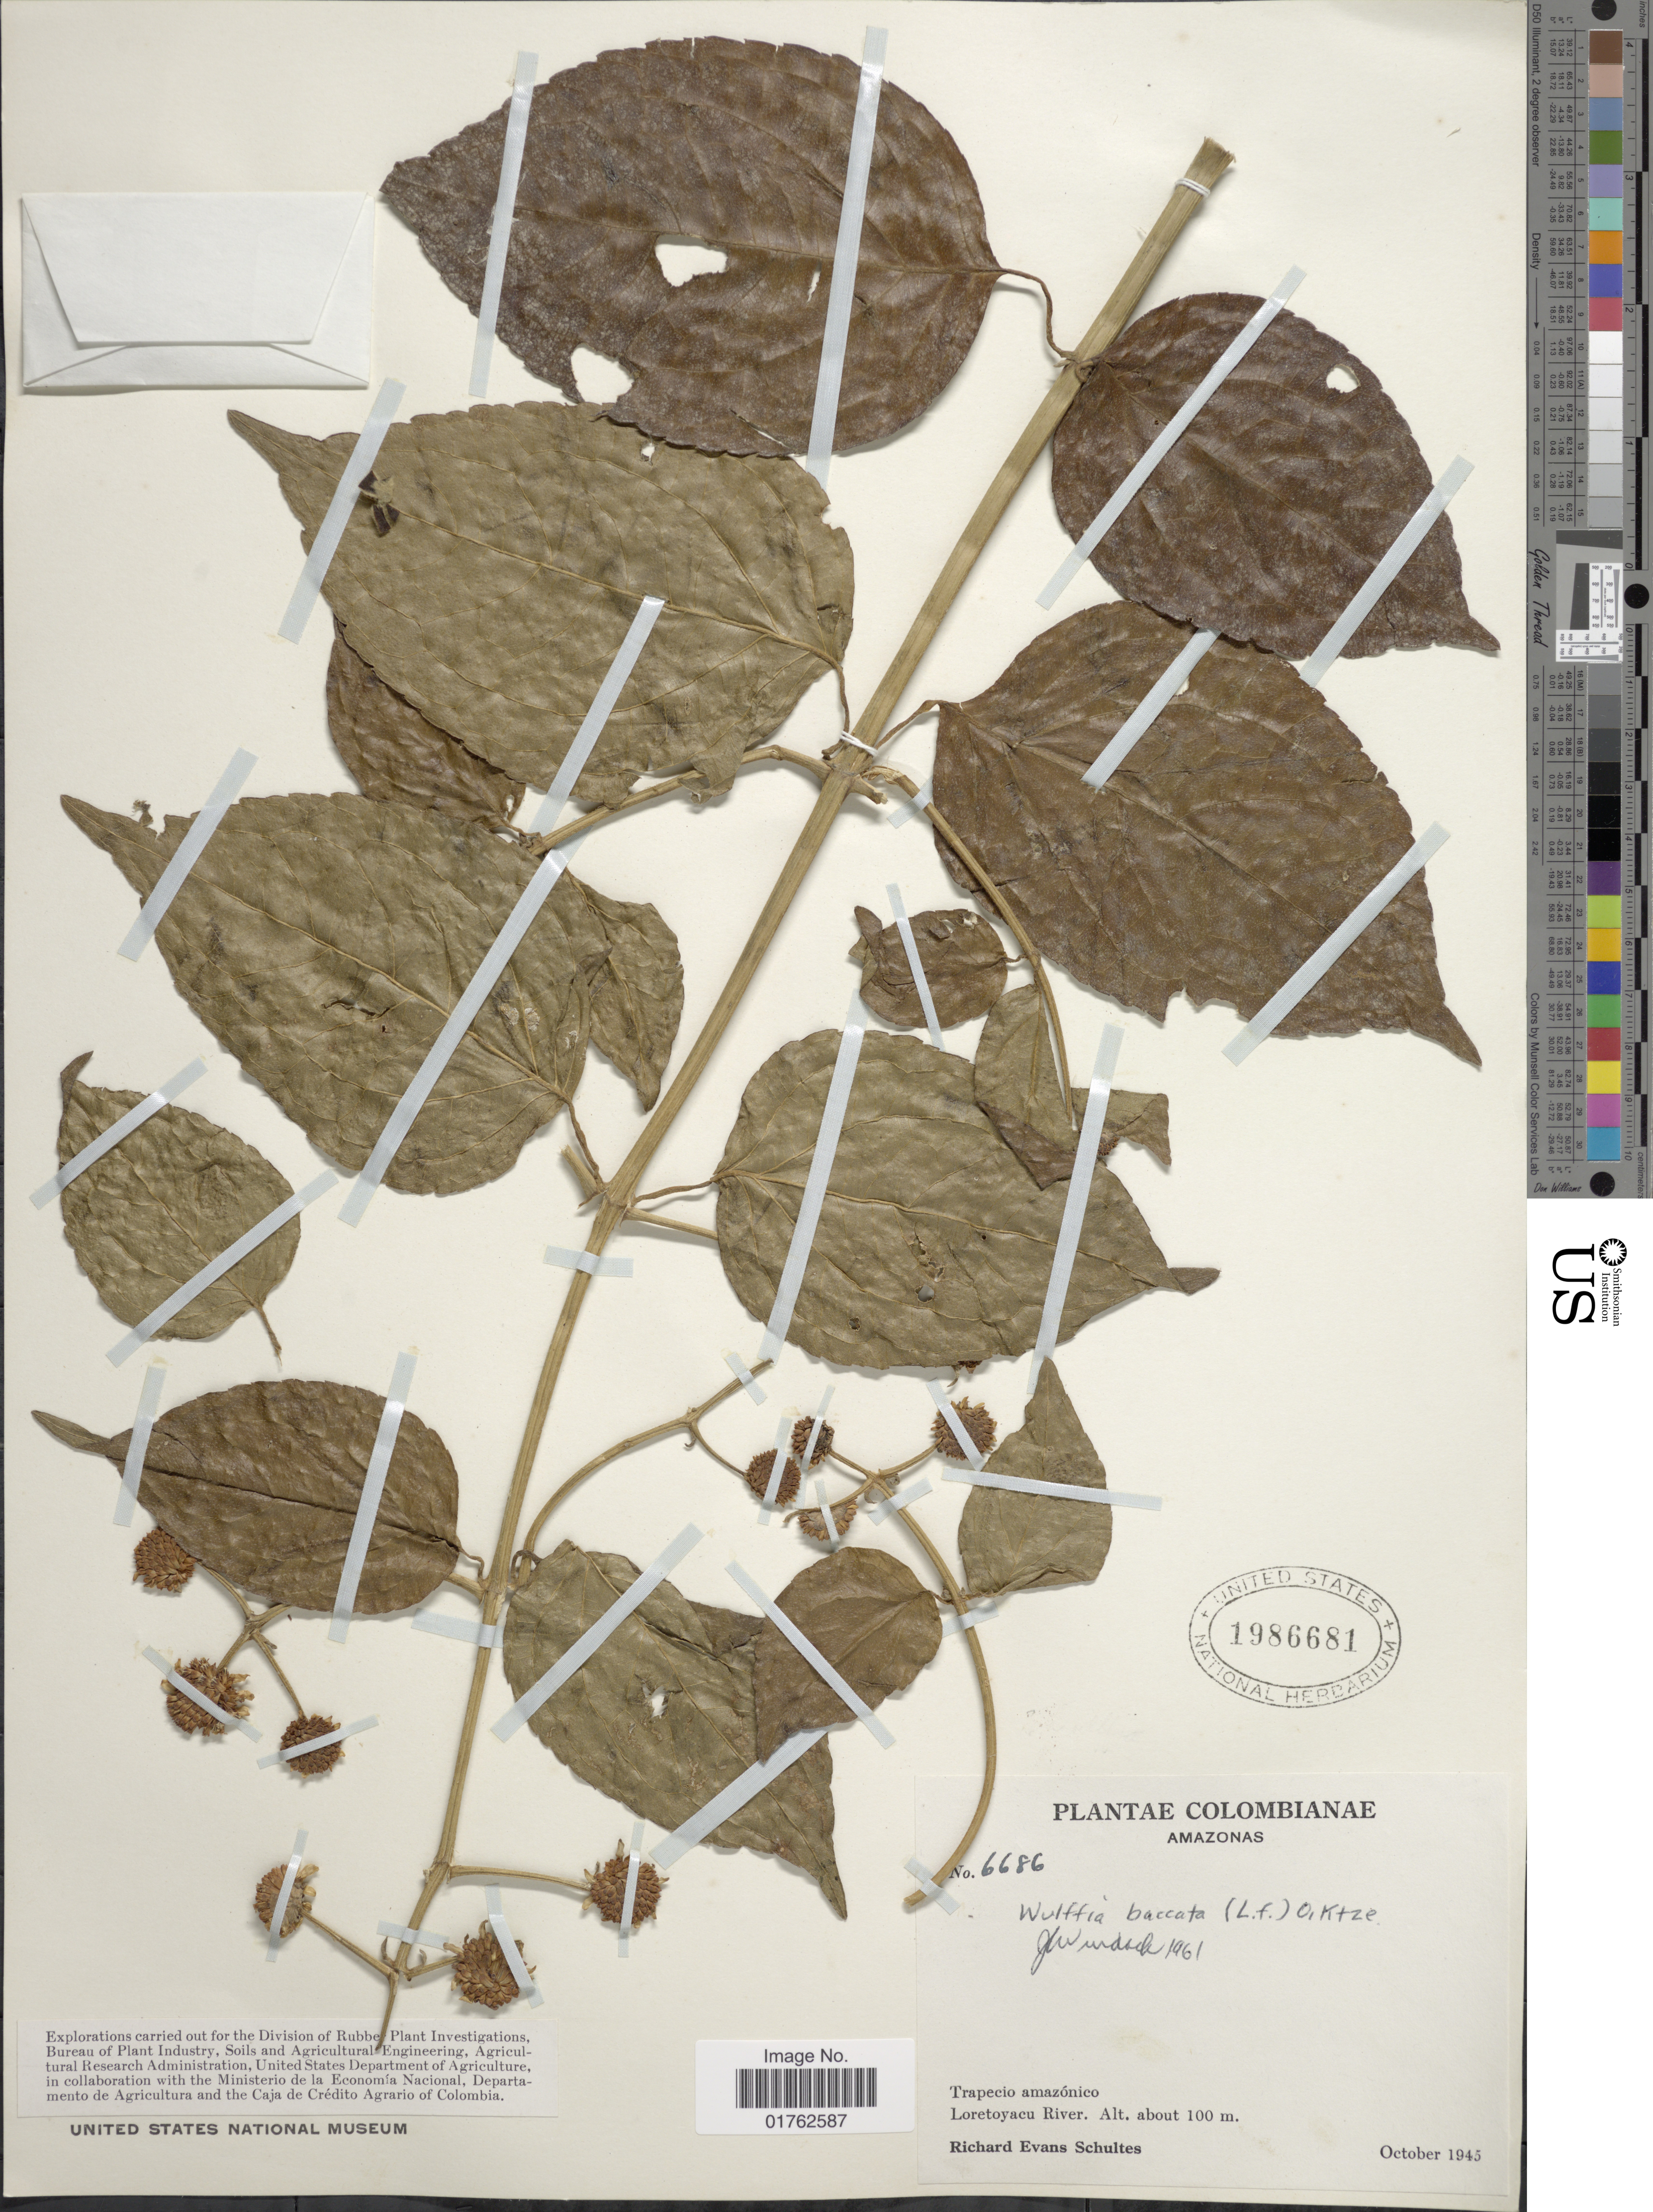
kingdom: Plantae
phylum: Tracheophyta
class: Magnoliopsida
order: Asterales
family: Asteraceae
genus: Wulffia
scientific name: Wulffia baccata var. baccata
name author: (L.) Kuntze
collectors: R. E. Schultes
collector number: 6686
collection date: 1945-10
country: Colombia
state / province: Amazônas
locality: Trapecio amazonico, Loretoyacu River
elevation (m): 100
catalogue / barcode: US 1986681